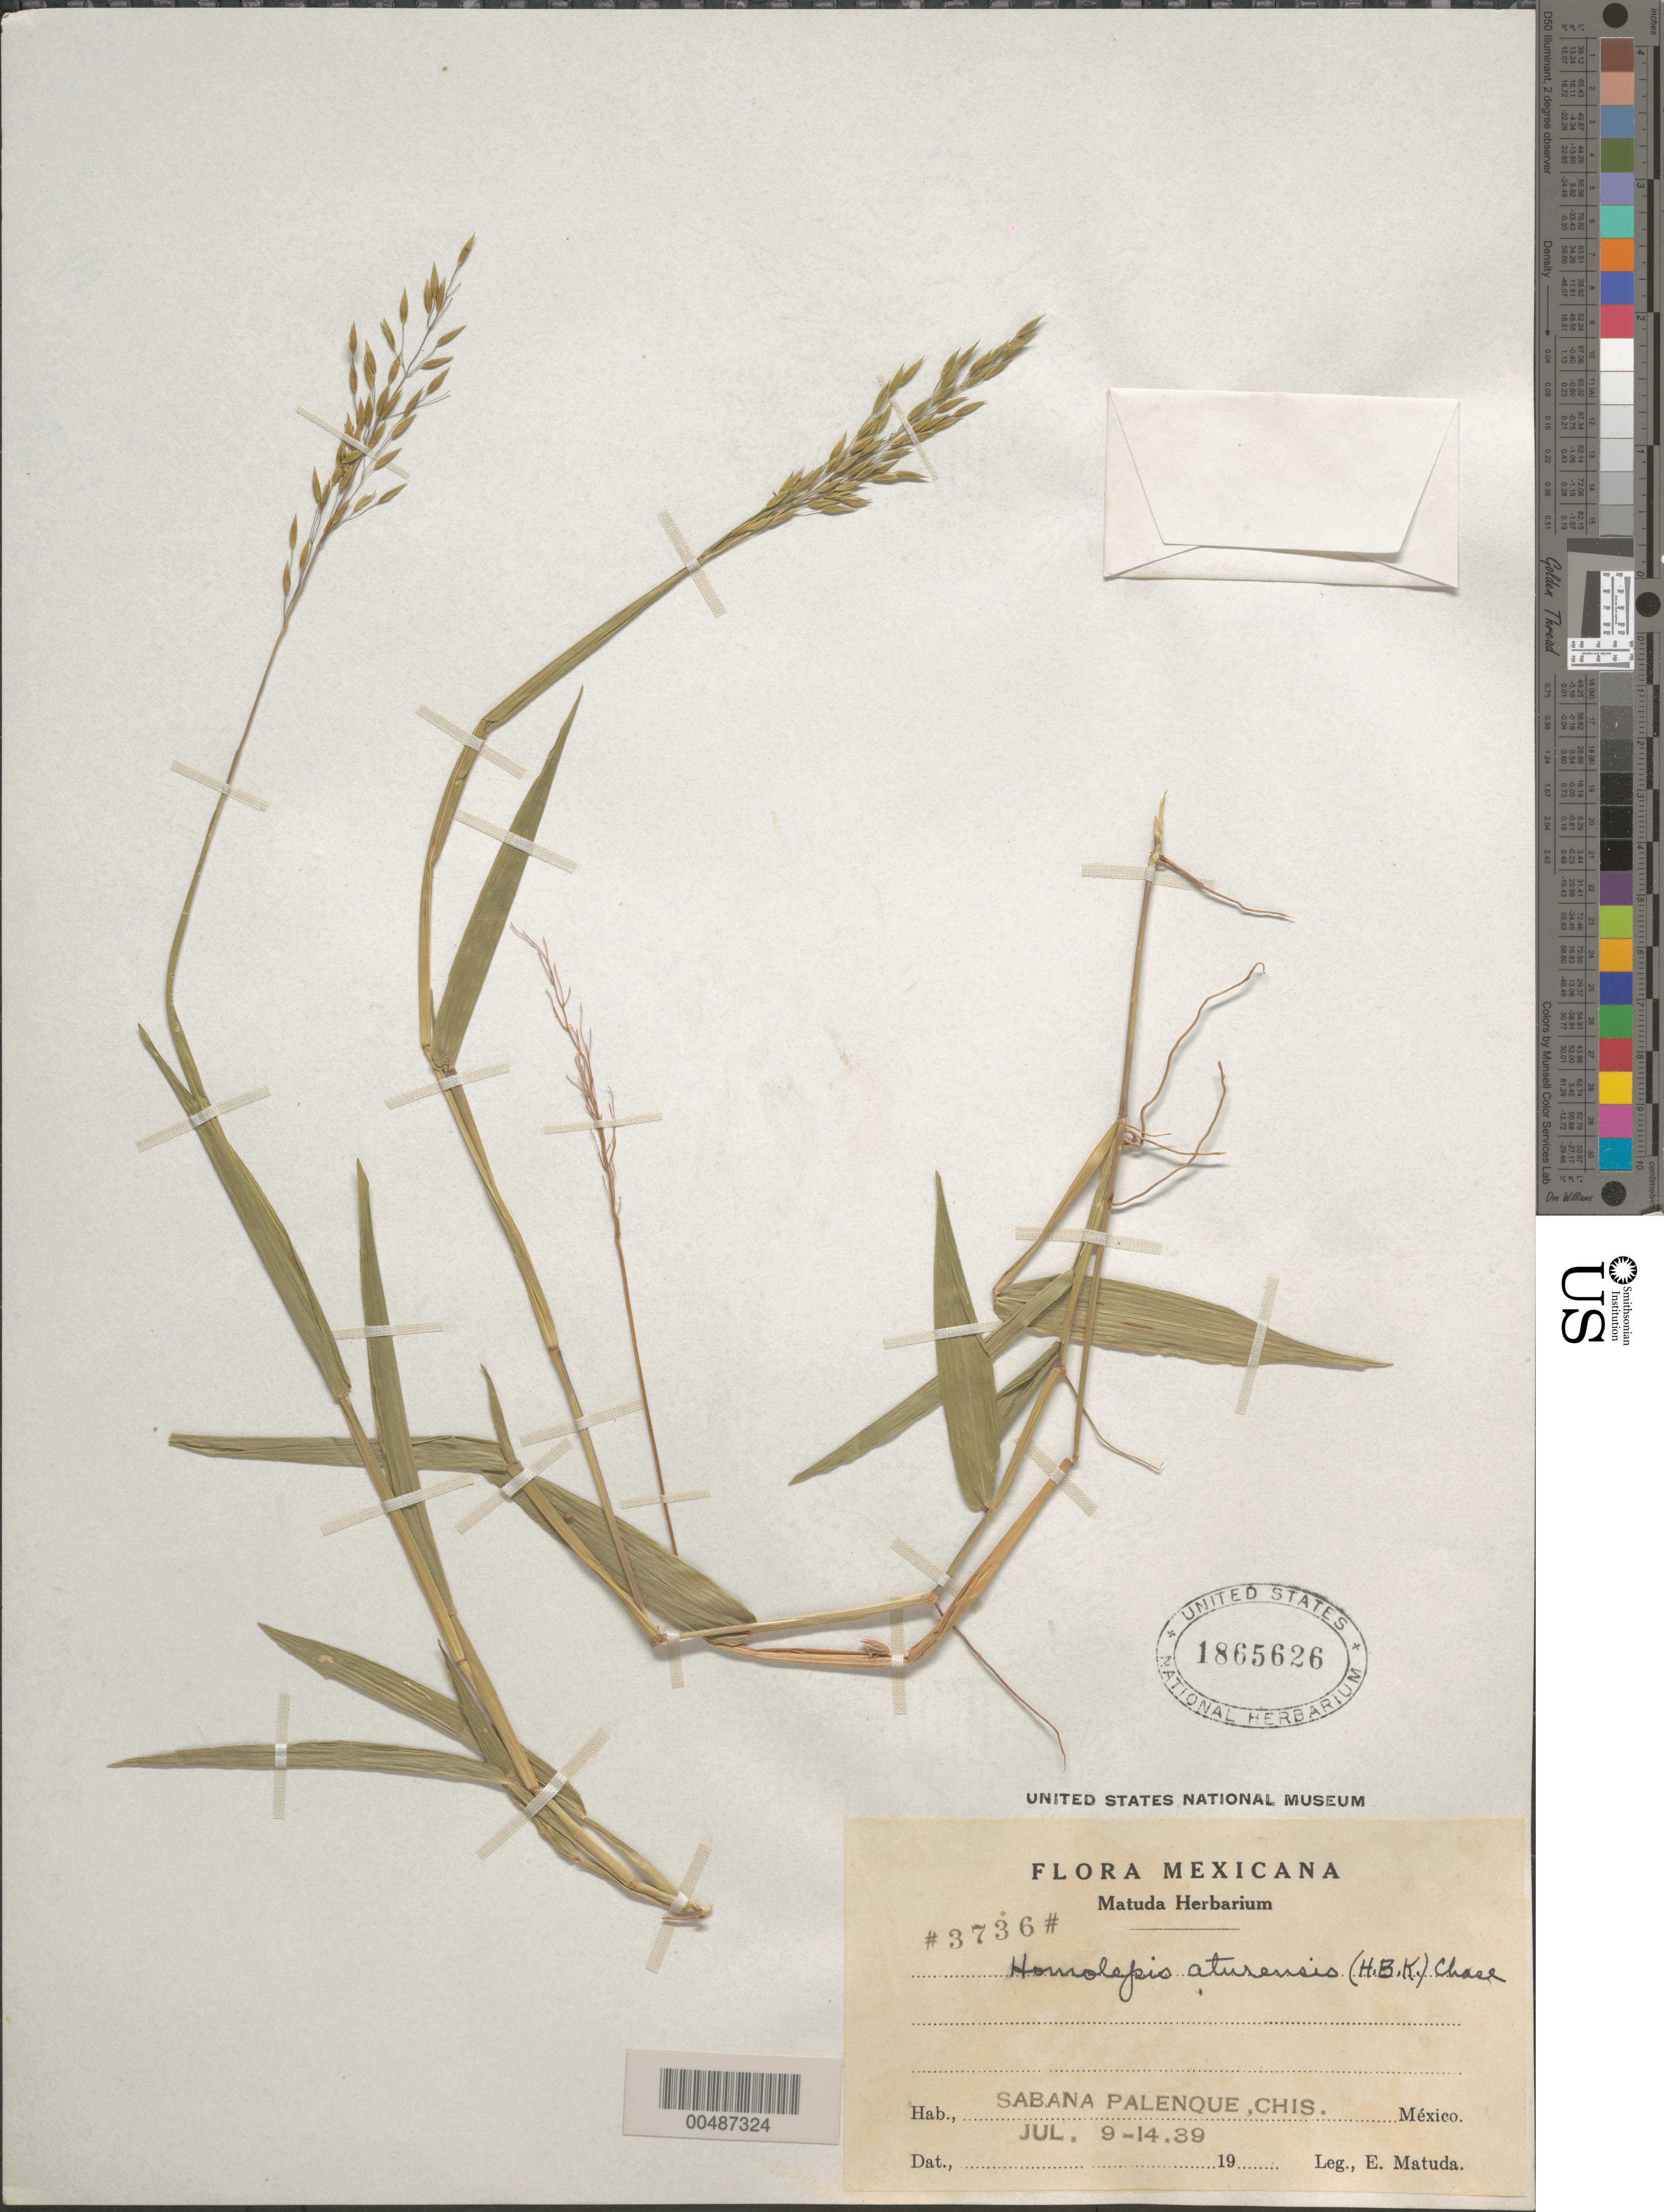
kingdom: Plantae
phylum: Tracheophyta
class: Liliopsida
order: Poales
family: Poaceae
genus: Homolepis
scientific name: Homolepis aturensis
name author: (Kunth) Chase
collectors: E. Matuda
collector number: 3736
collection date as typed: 9 Jul 1939 to 14 Jul 1939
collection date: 1939-07-09/1939-07-14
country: Mexico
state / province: Chiapas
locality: Sabana Palenque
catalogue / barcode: US 1865626